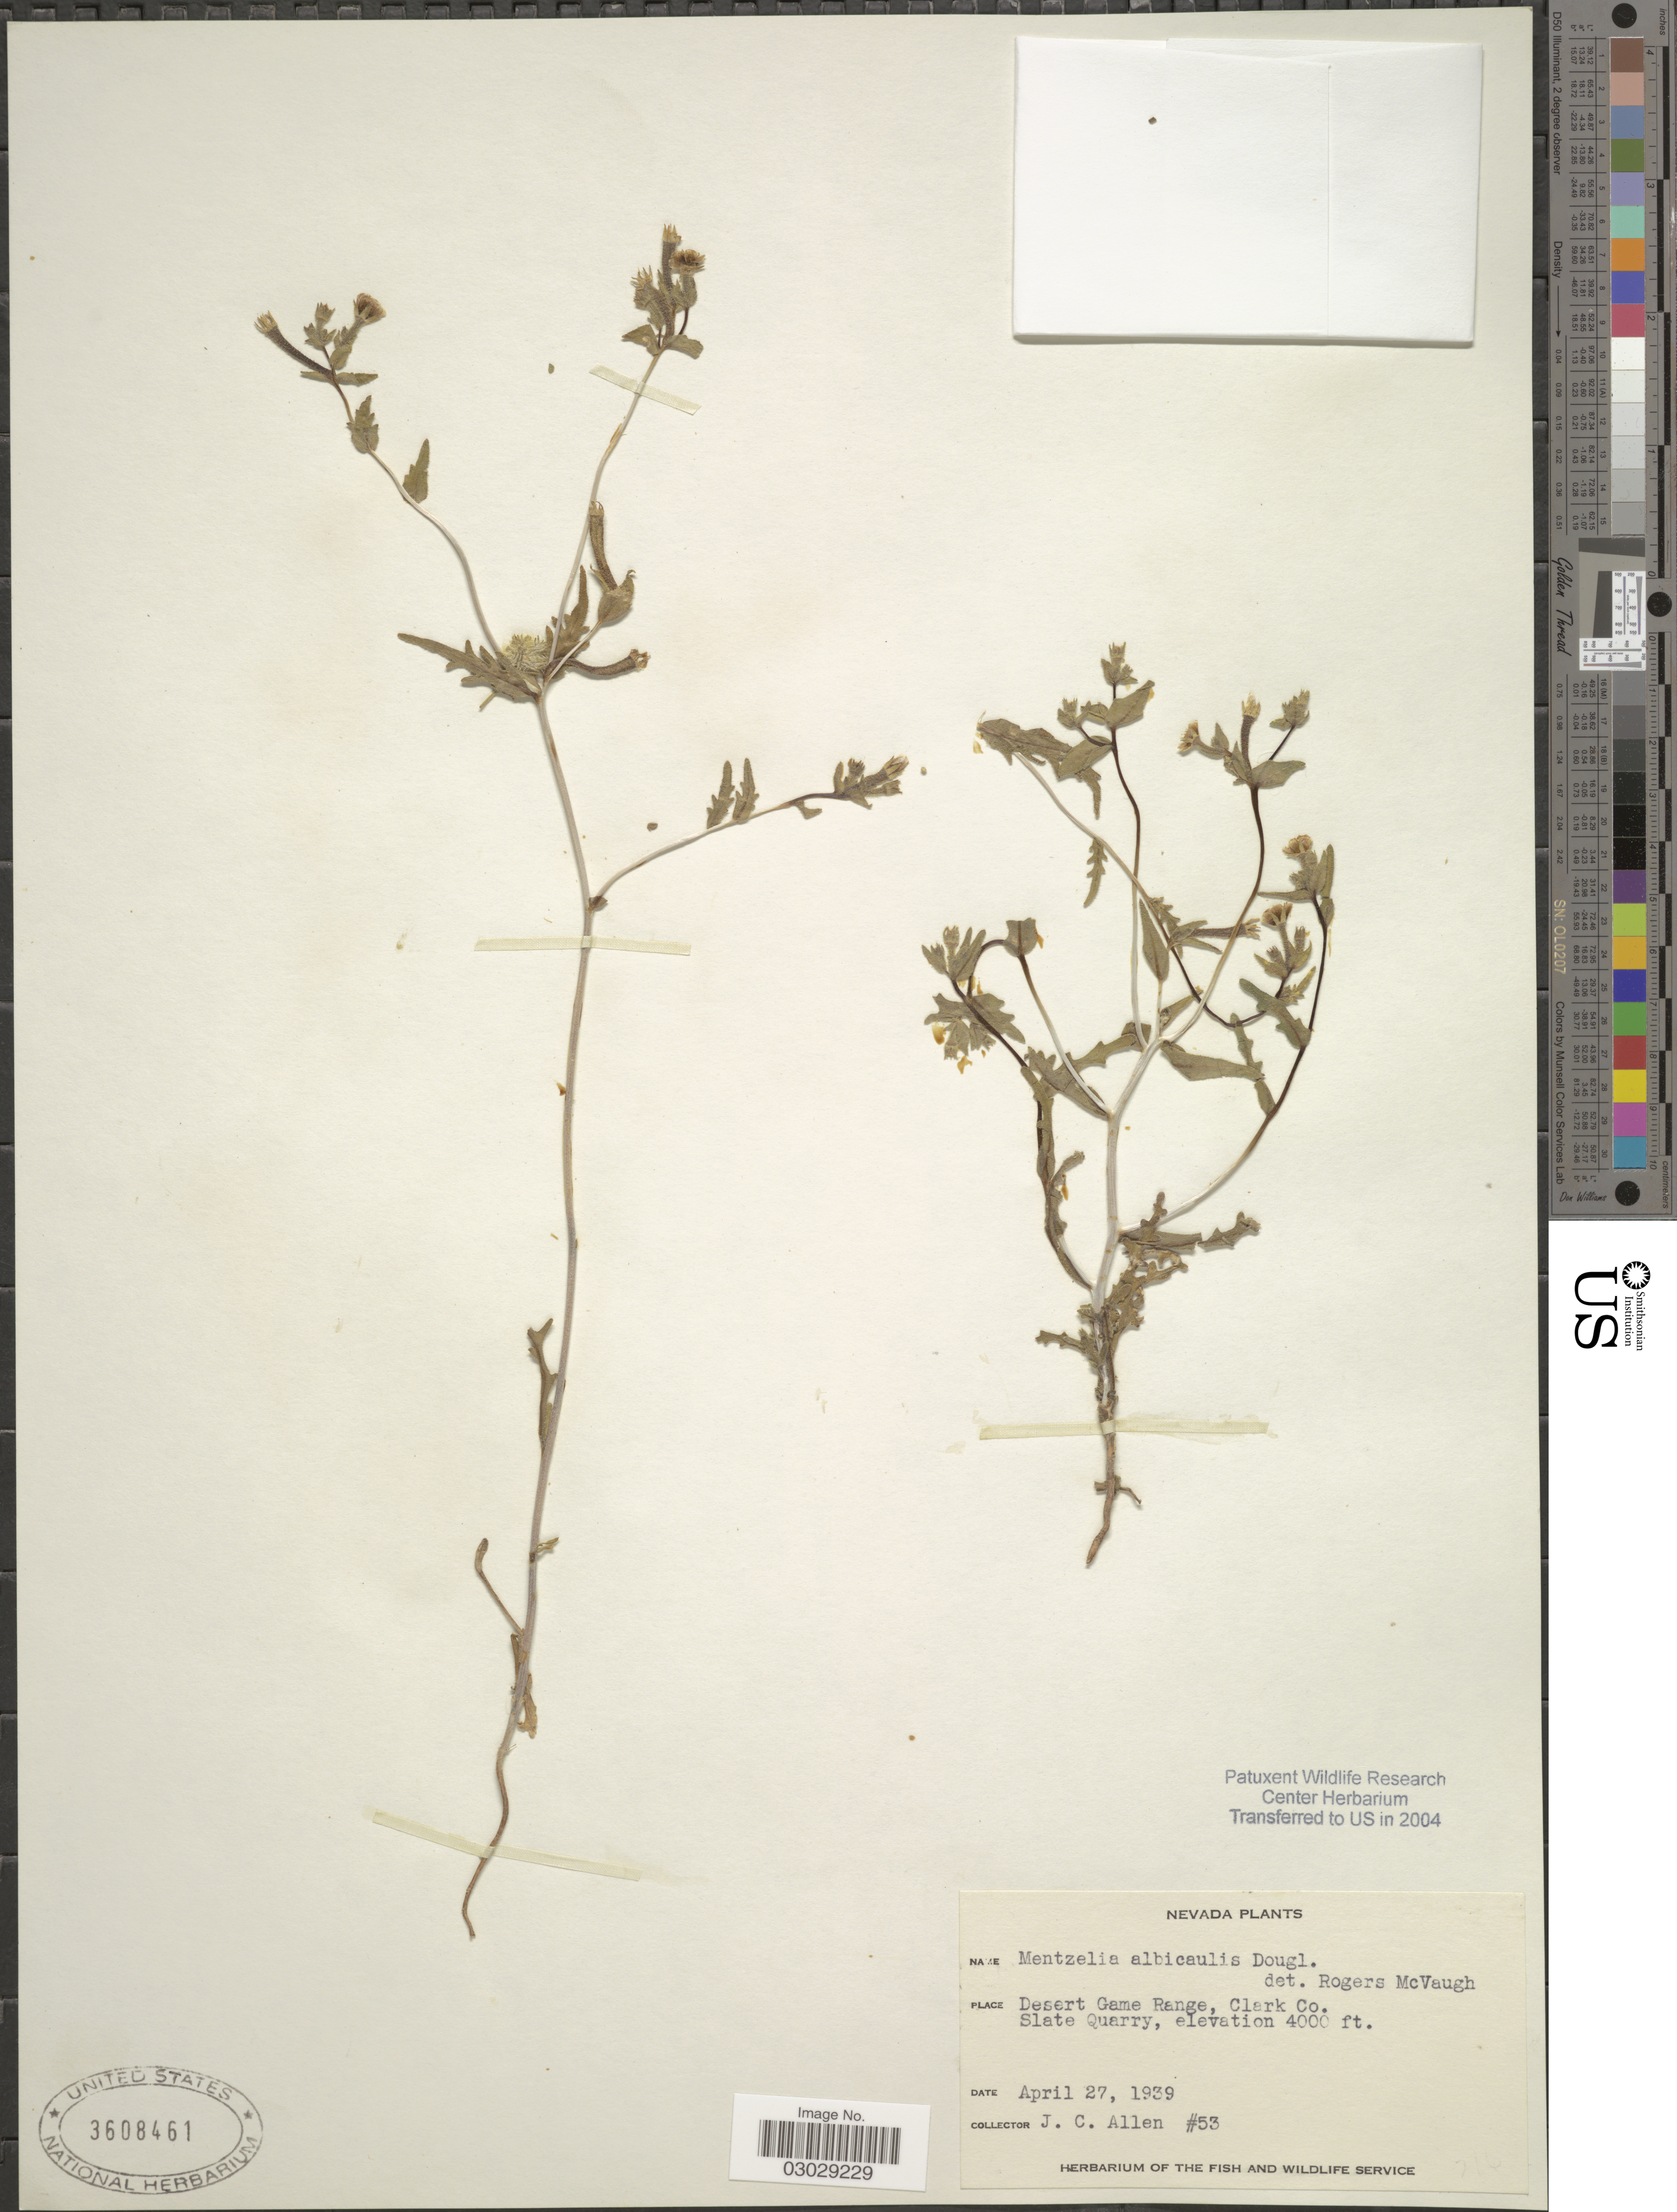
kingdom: Plantae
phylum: Tracheophyta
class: Magnoliopsida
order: Cornales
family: Loasaceae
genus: Mentzelia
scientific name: Mentzelia albicaulis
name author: (Douglas ex Hook.) Douglas ex Torr. & A. Gray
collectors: J. C. Allen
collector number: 53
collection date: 1939-04-27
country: United States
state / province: Nevada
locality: Desert Game Range, Clark Co. Slate Quarry.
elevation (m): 1219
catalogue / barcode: US 3608461